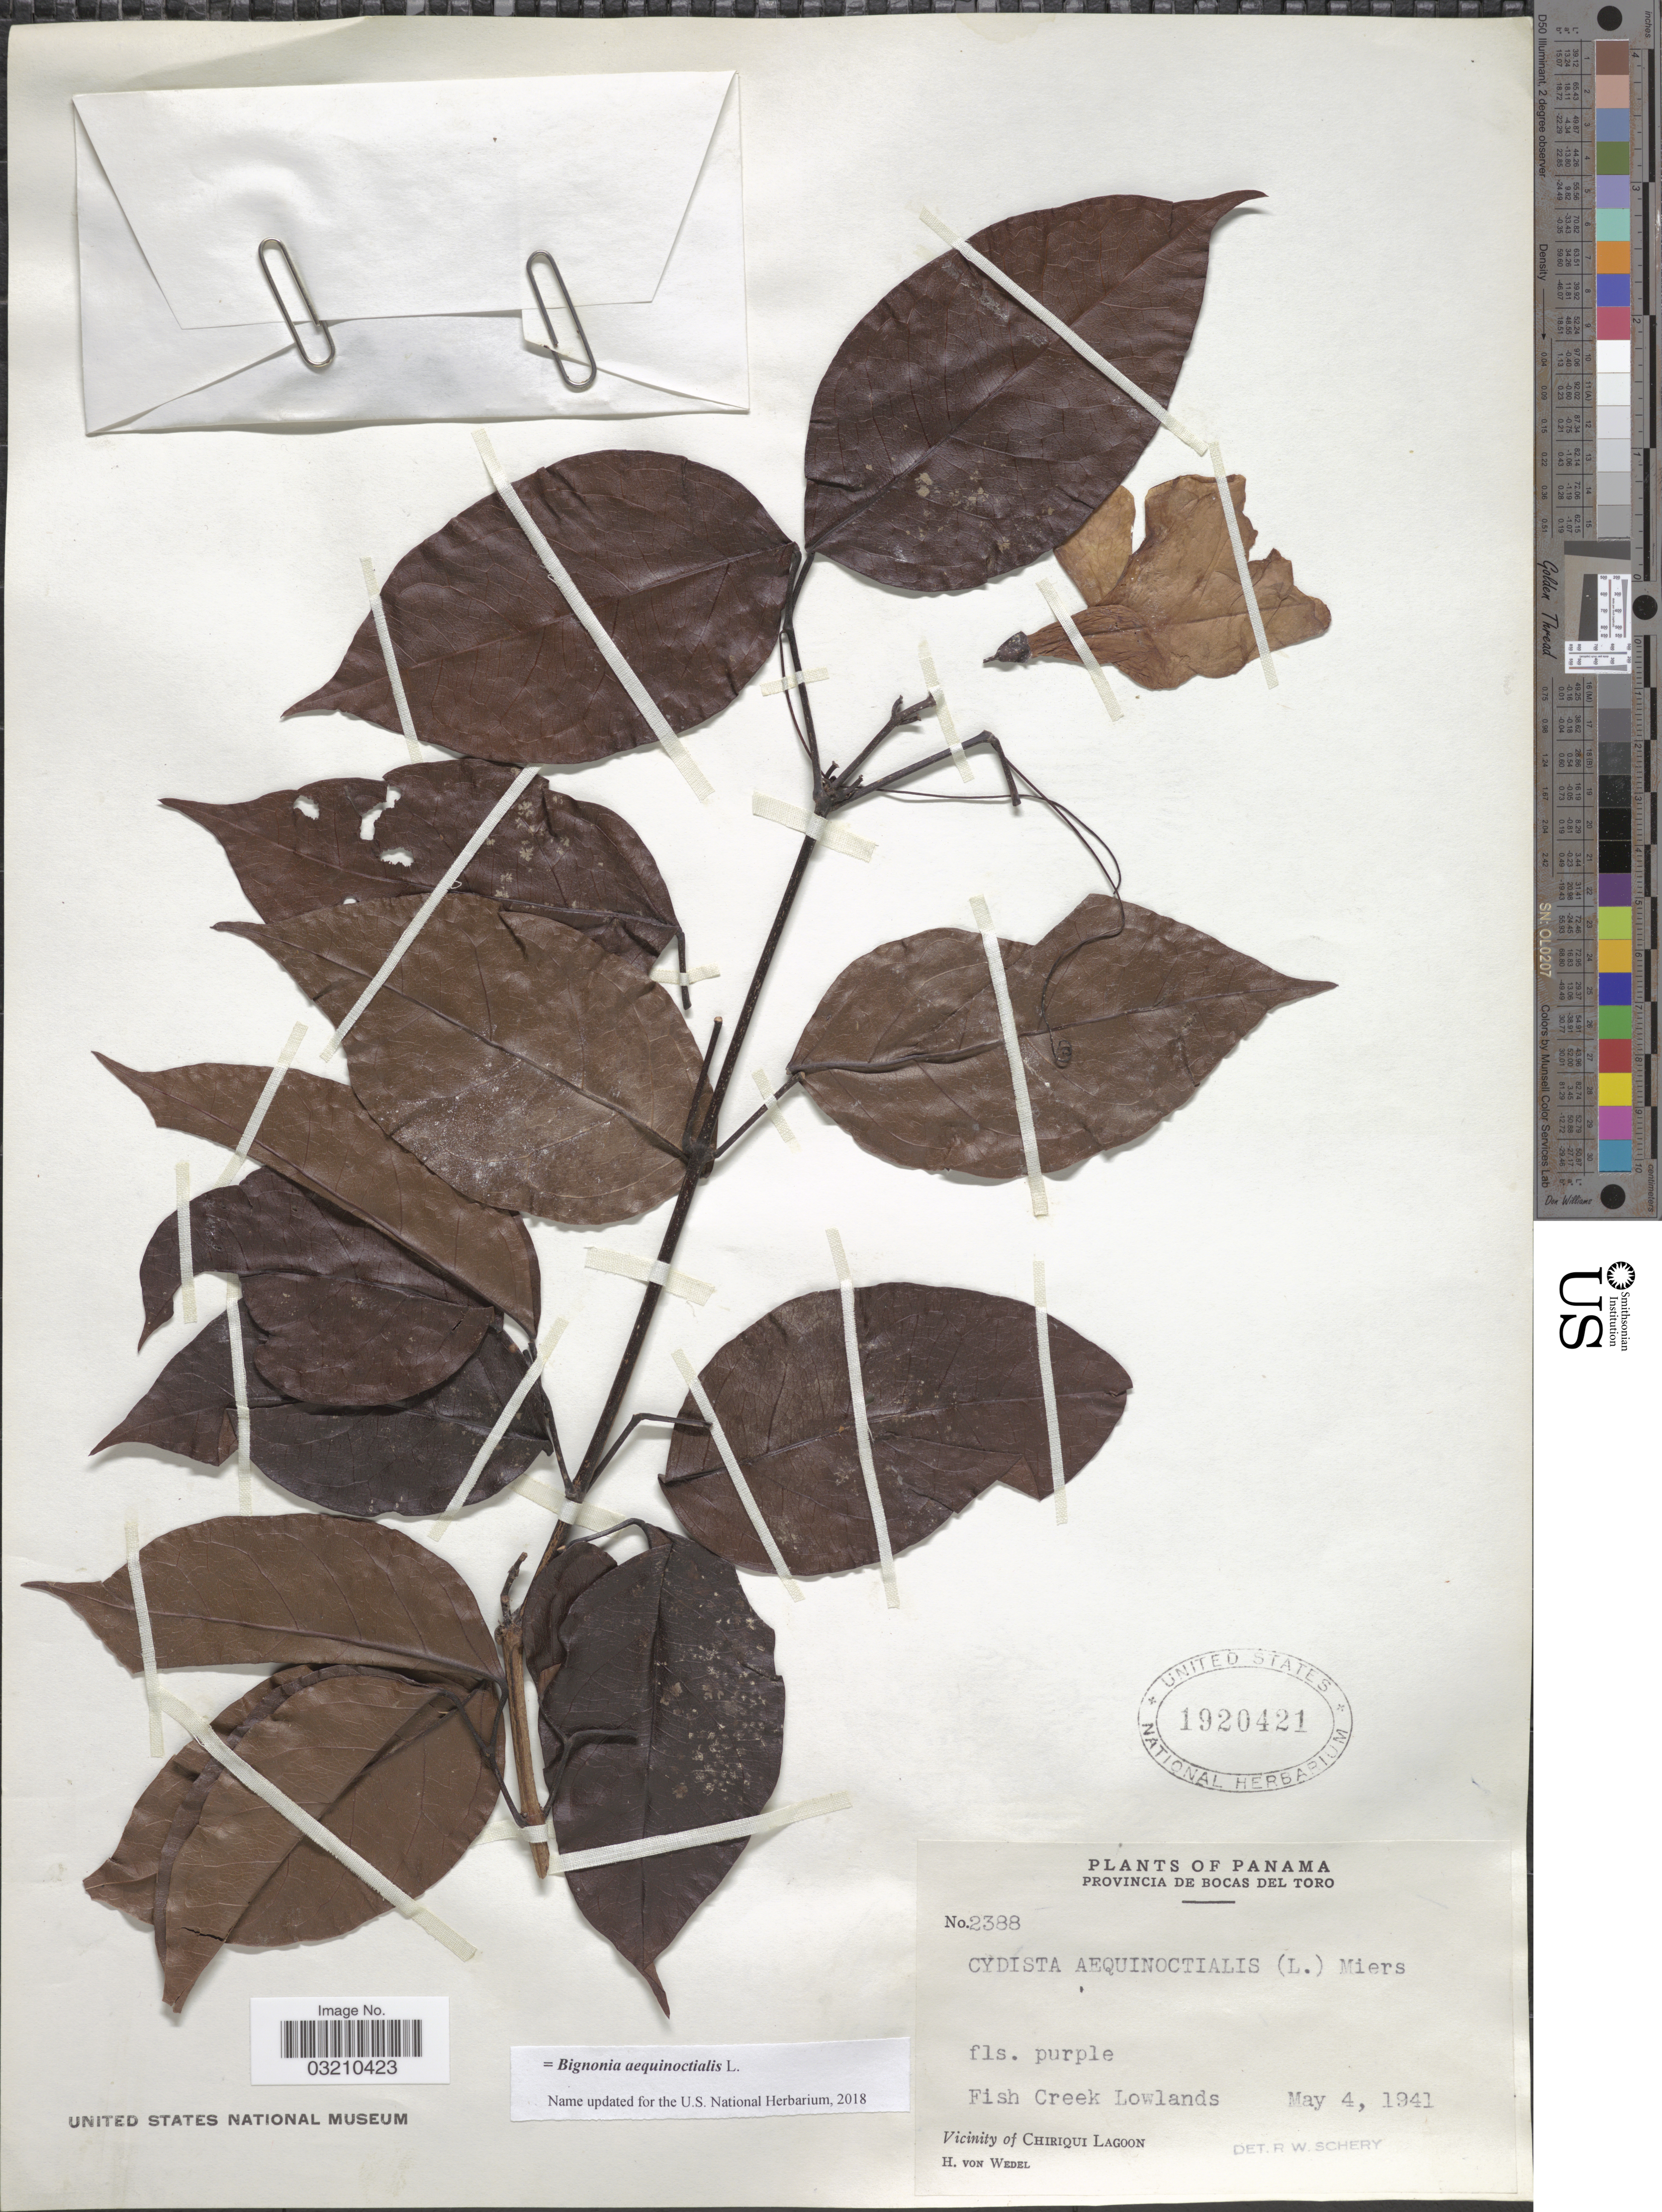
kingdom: Plantae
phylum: Tracheophyta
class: Magnoliopsida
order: Lamiales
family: Bignoniaceae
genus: Bignonia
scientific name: Bignonia aequinoctialis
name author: L.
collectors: H. von Wedel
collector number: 2388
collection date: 1941-05-04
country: Panama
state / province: Bocas del Toro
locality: Fish Creek Lowlands. Vicinity of Chiriqui Lagoon.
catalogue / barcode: US 1920421